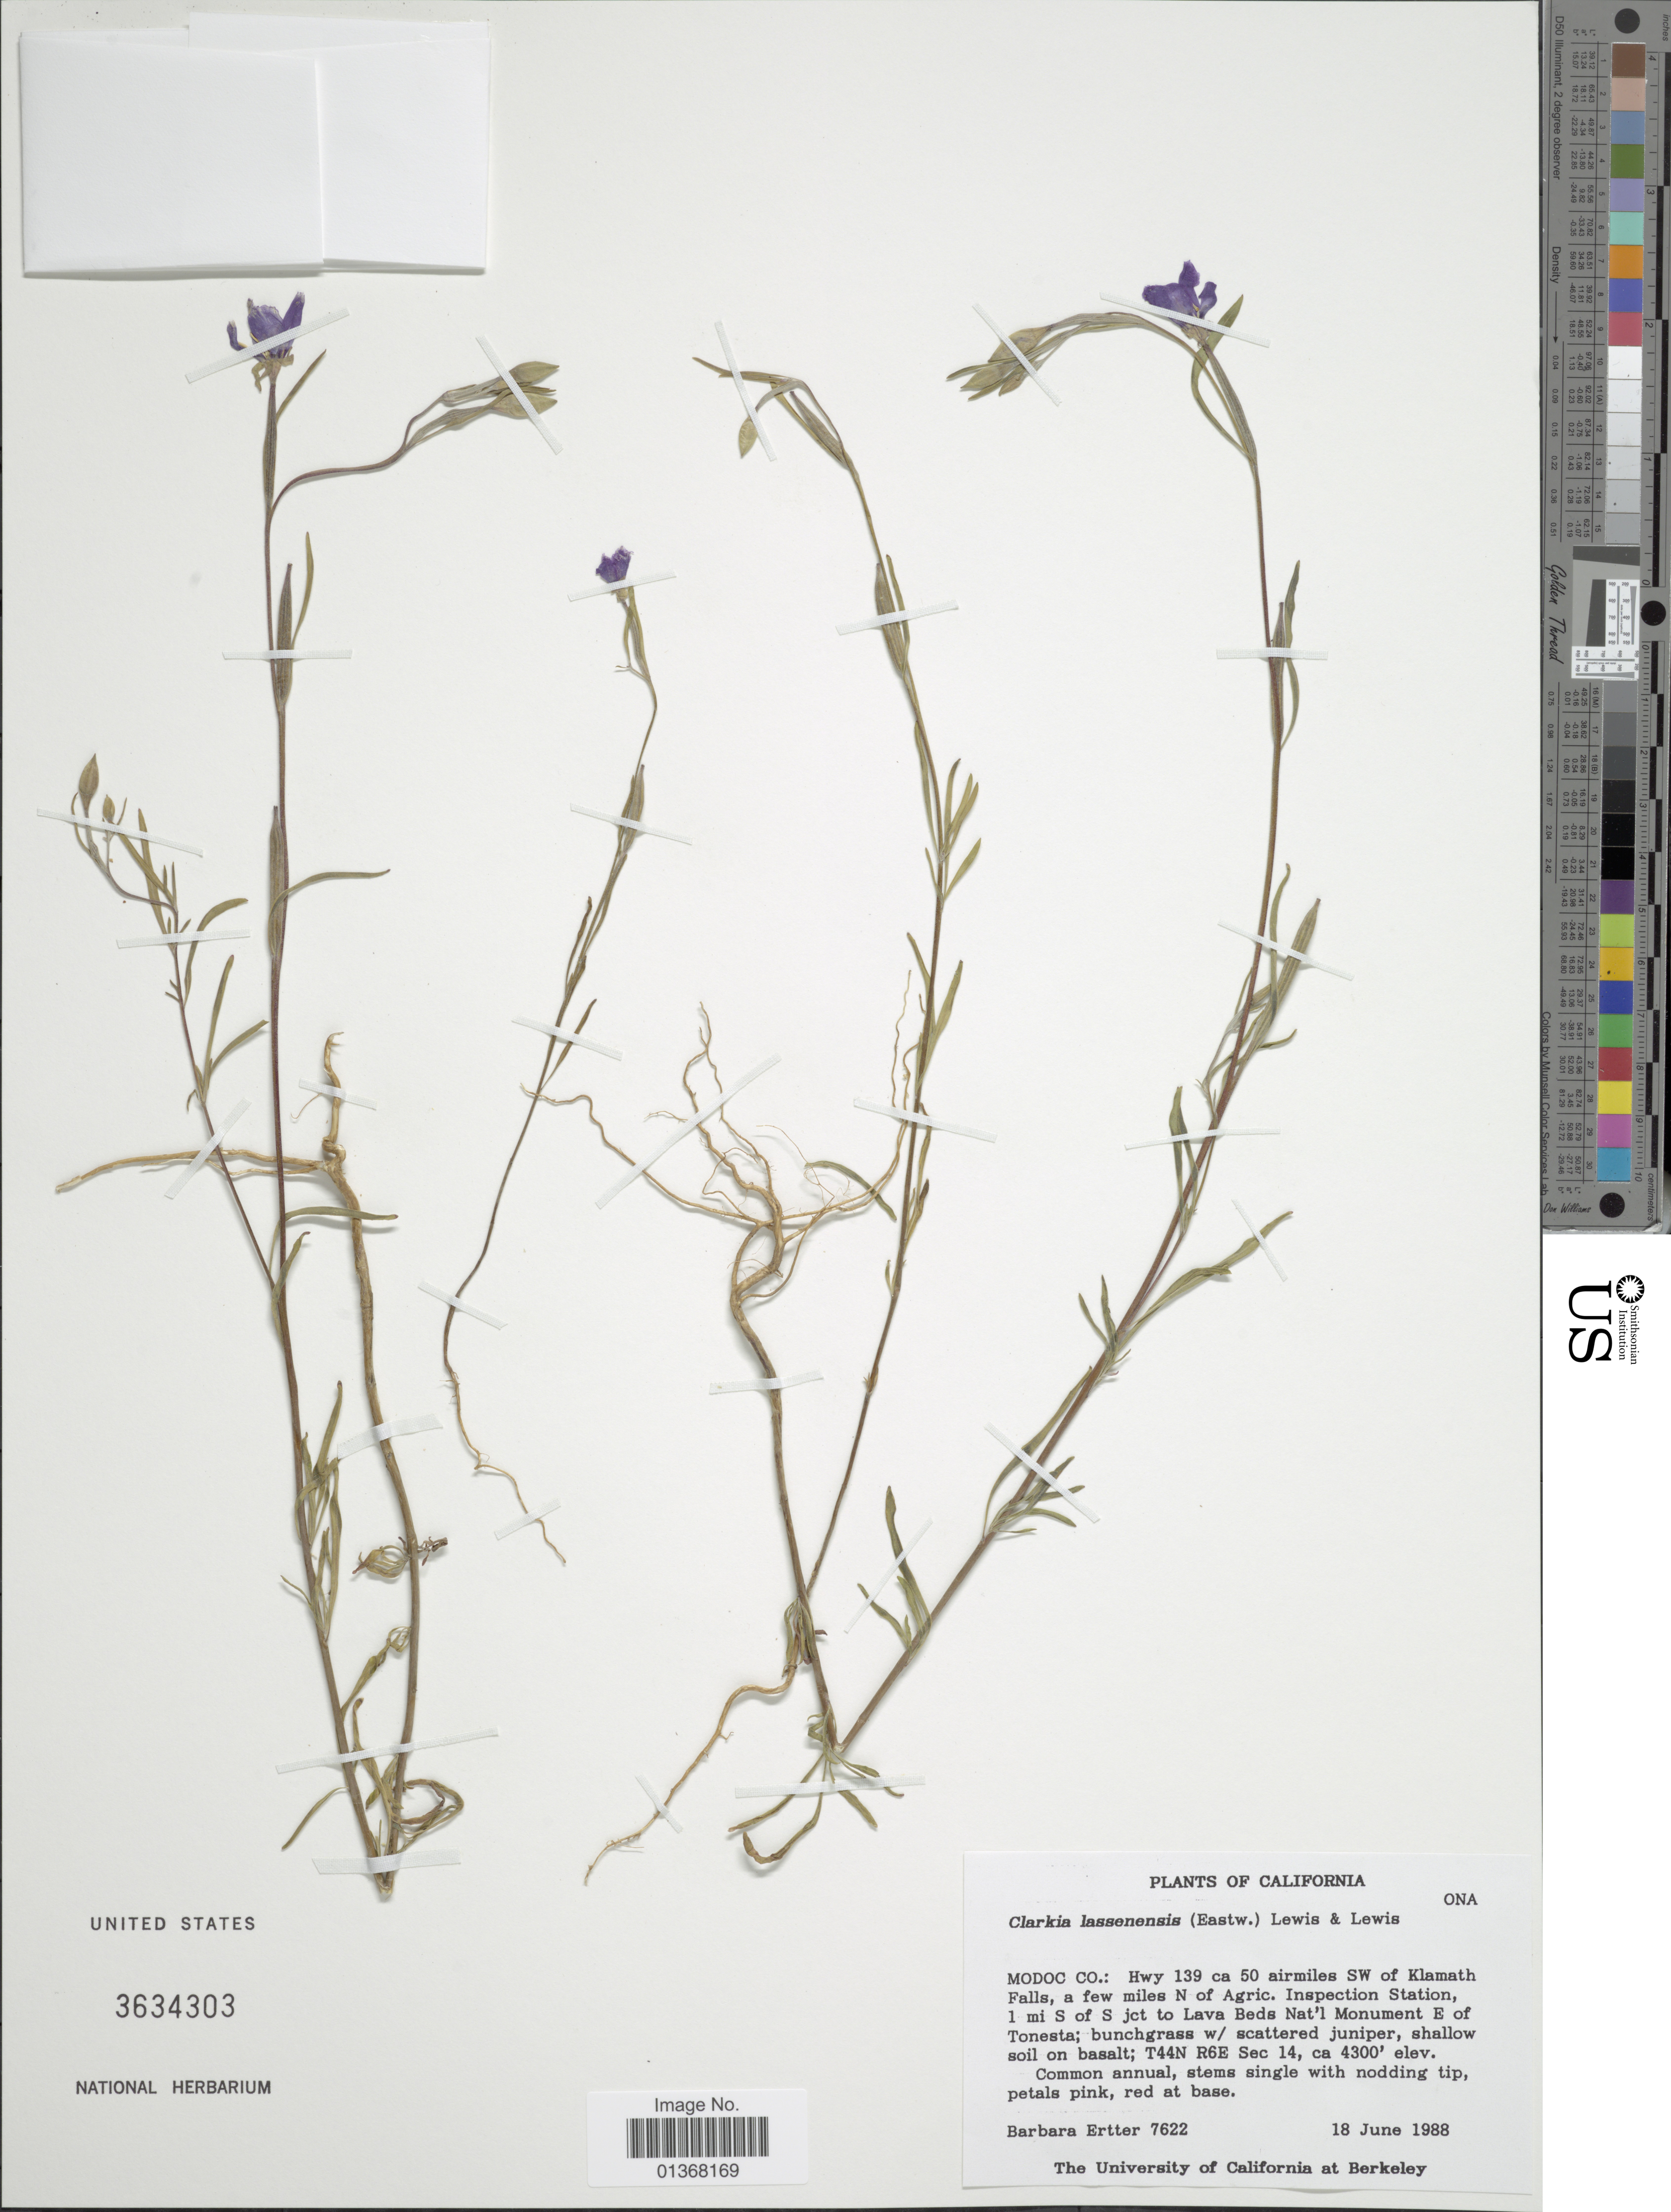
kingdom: Plantae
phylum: Tracheophyta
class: Magnoliopsida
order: Myrtales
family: Onagraceae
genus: Clarkia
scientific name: Clarkia lassenensis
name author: (Eastw.) F. H. Lewis & M.E. Lewis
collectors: B. Ertter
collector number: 7622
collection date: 1988-06-18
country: United States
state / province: California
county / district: Modoc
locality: Modoc Co.: Hwy 139 ca 50 airmiles SW of Klamath Falls, a few miles N of Agric. Inspection Station, 1 mi S of S jct to Lava Beds Nat'l Monument E of Tonesta, T44N R6E Sec 14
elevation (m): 1311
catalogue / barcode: US 3634303